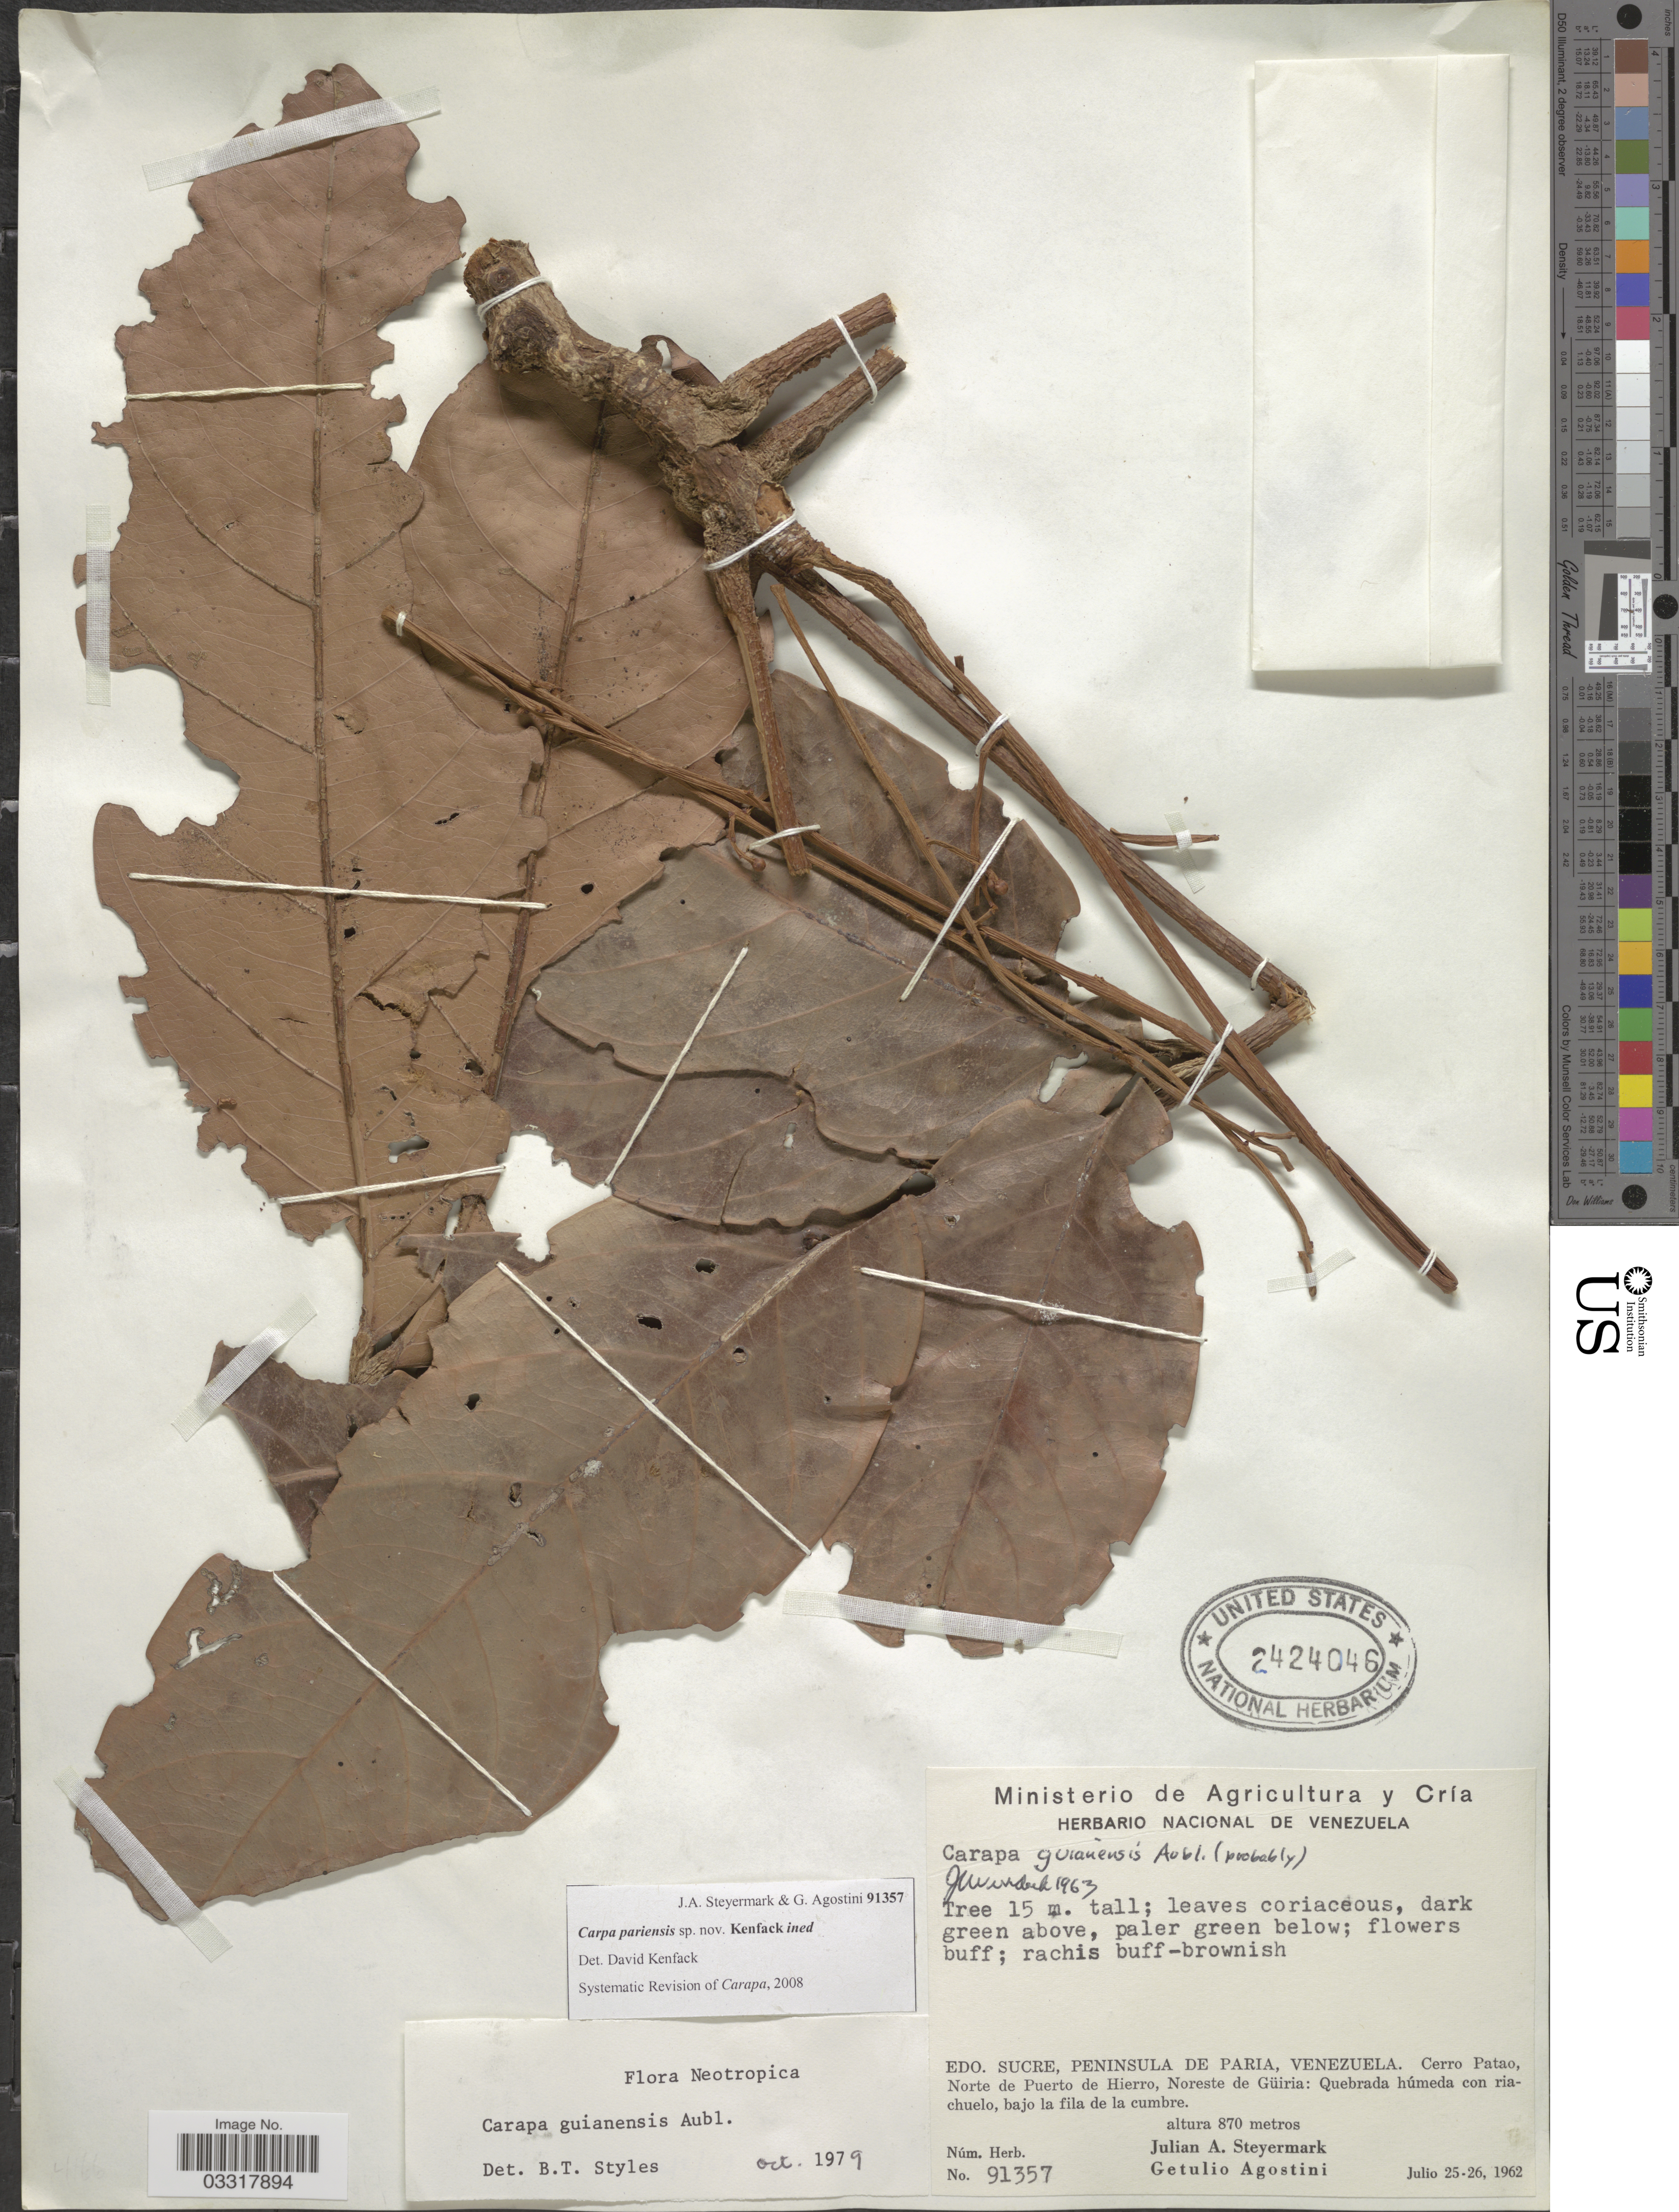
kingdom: Plantae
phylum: Tracheophyta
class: Magnoliopsida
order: Sapindales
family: Meliaceae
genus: Carapa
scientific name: Carapa pariensis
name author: Kenfack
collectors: J. Steyermark & G. Agostini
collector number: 91357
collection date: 1962-07-25/1962-07-26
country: Venezuela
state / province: Sucre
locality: Peninsula de Paria. Cerro Patao, Norte de Puerto de Hierro, Noreste de Güiria: Quebrada húmeda con riachuelo, bajo la fila de la cumbre.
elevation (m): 870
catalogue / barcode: US 2424046